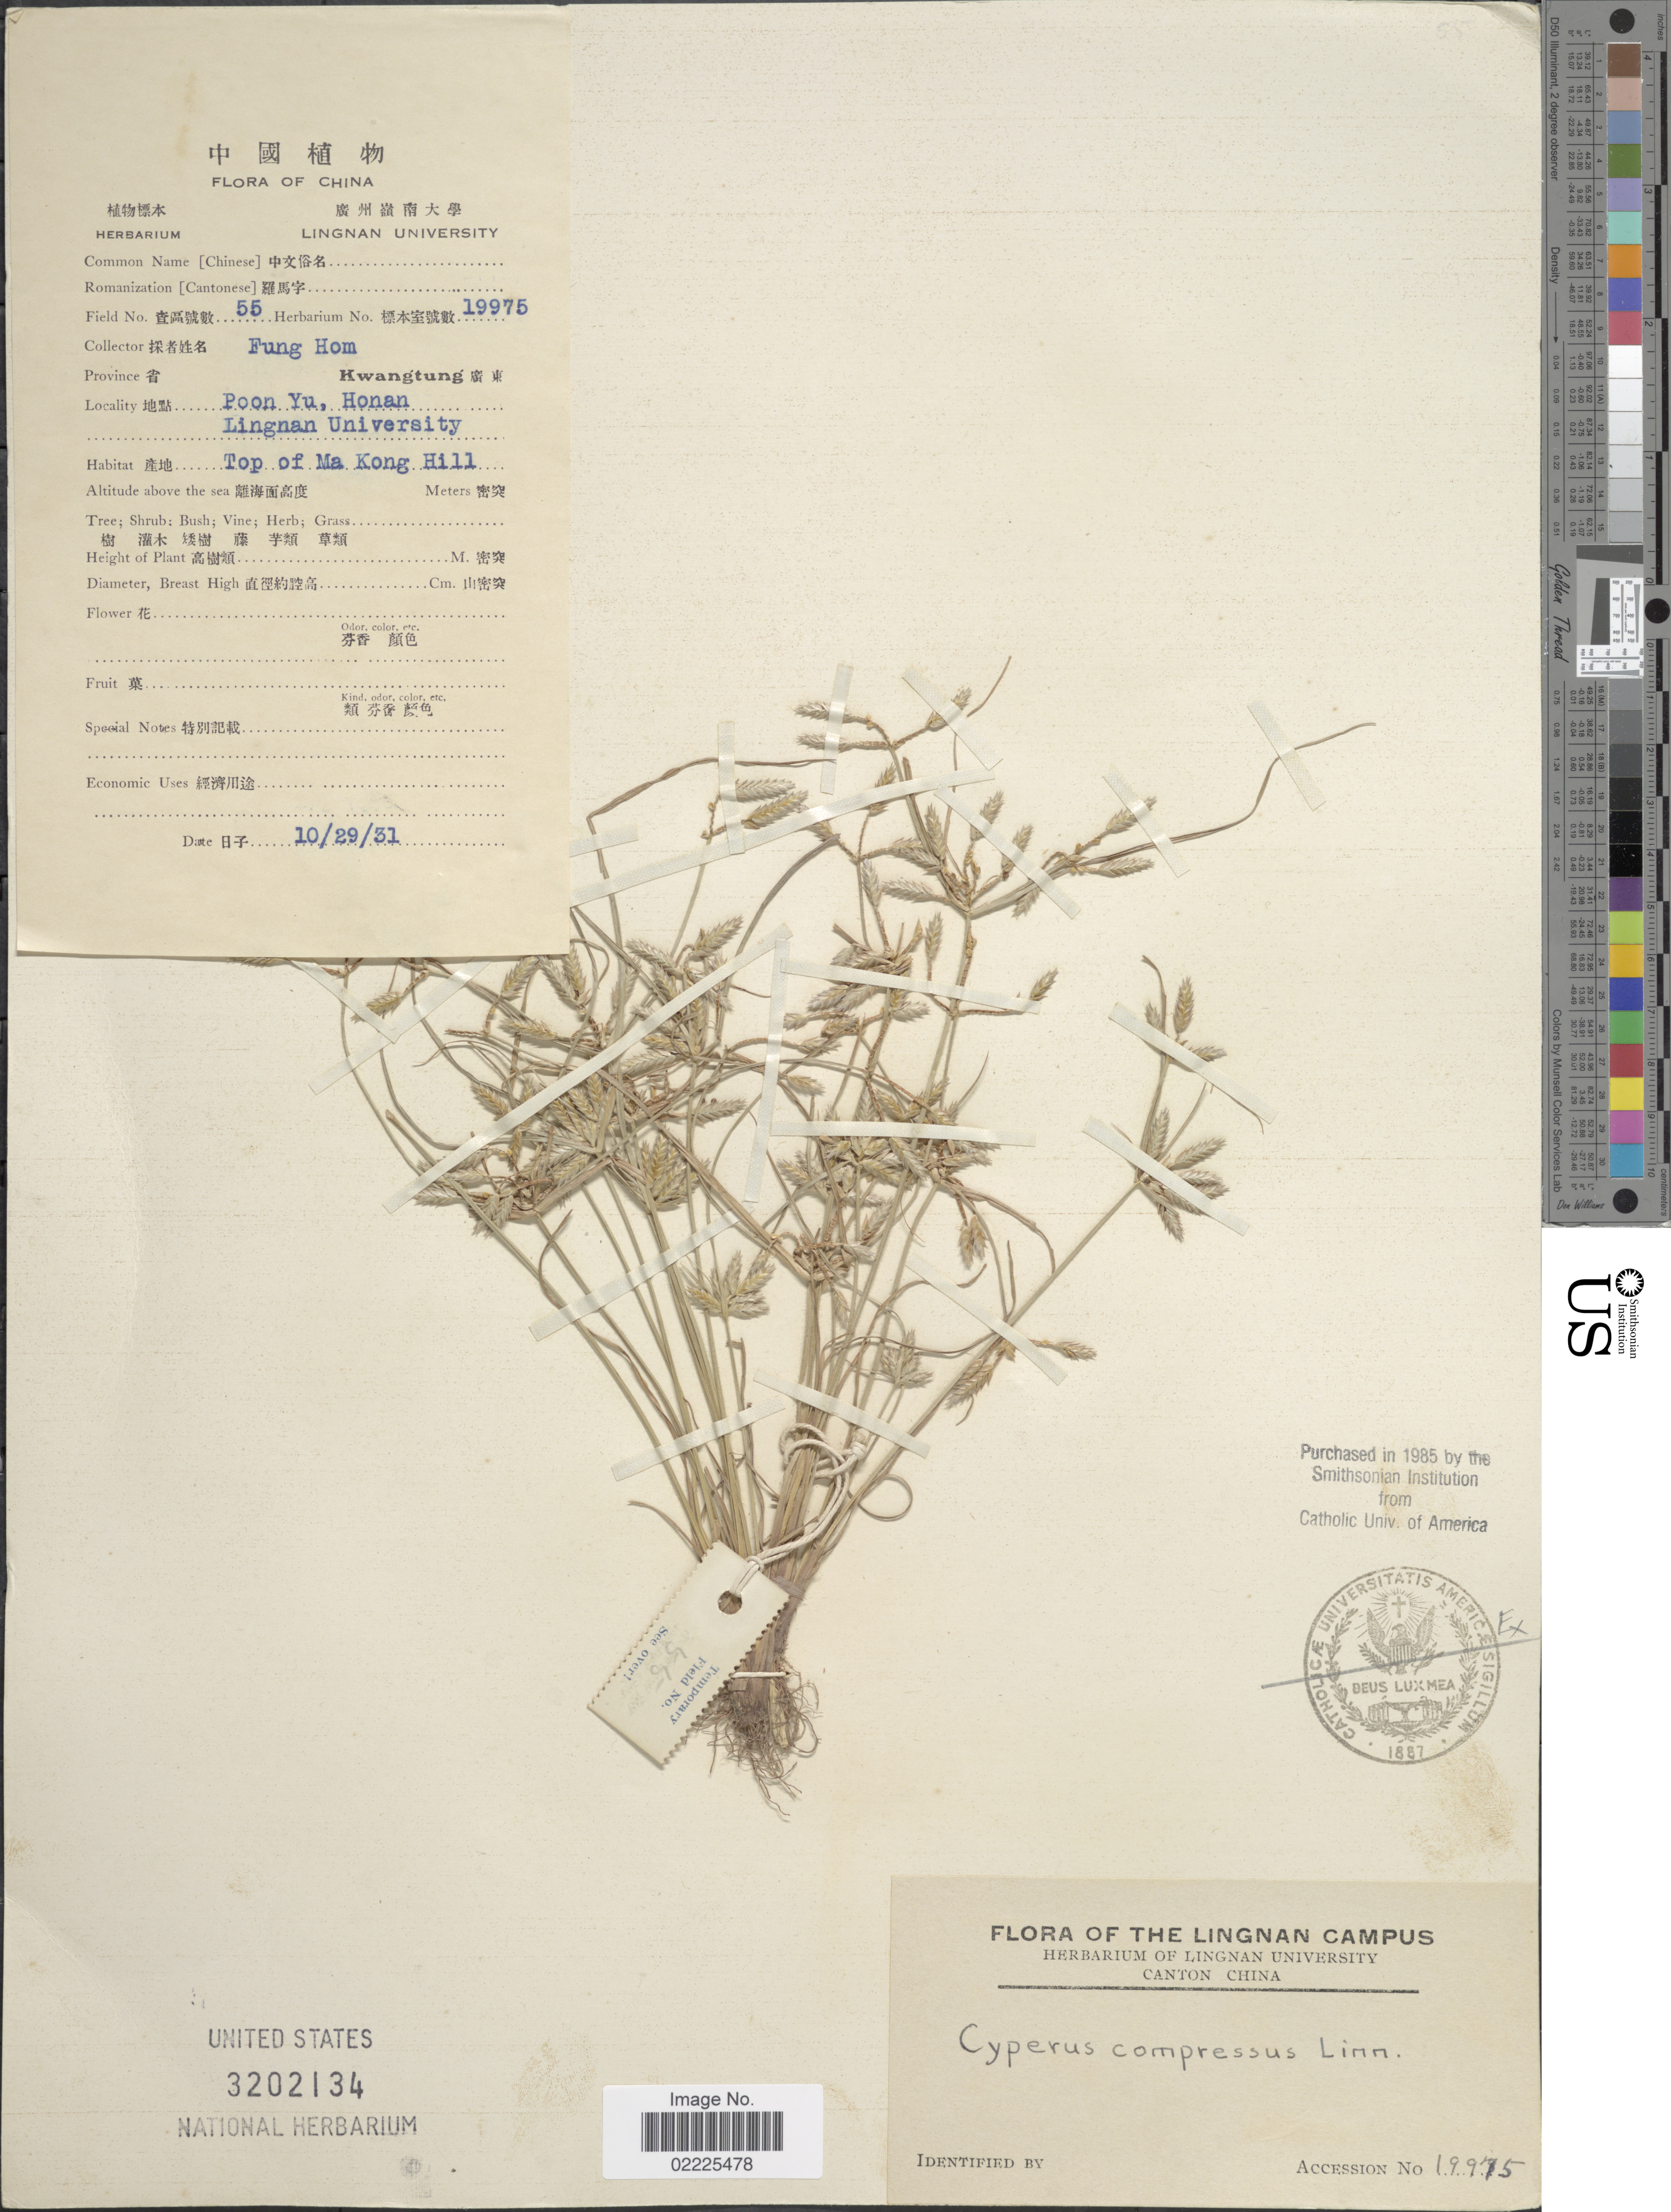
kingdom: Plantae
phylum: Tracheophyta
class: Liliopsida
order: Poales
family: Cyperaceae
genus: Cyperus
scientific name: Cyperus compressus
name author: L.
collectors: F. Hom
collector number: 55/19975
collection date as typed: Transcribed d/m/y: 29/10/31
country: China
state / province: Guangdong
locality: Kwangtung, Poon Yu, Honan, Lingnan University, Top of Ma Kong Hill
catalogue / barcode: US 3202134